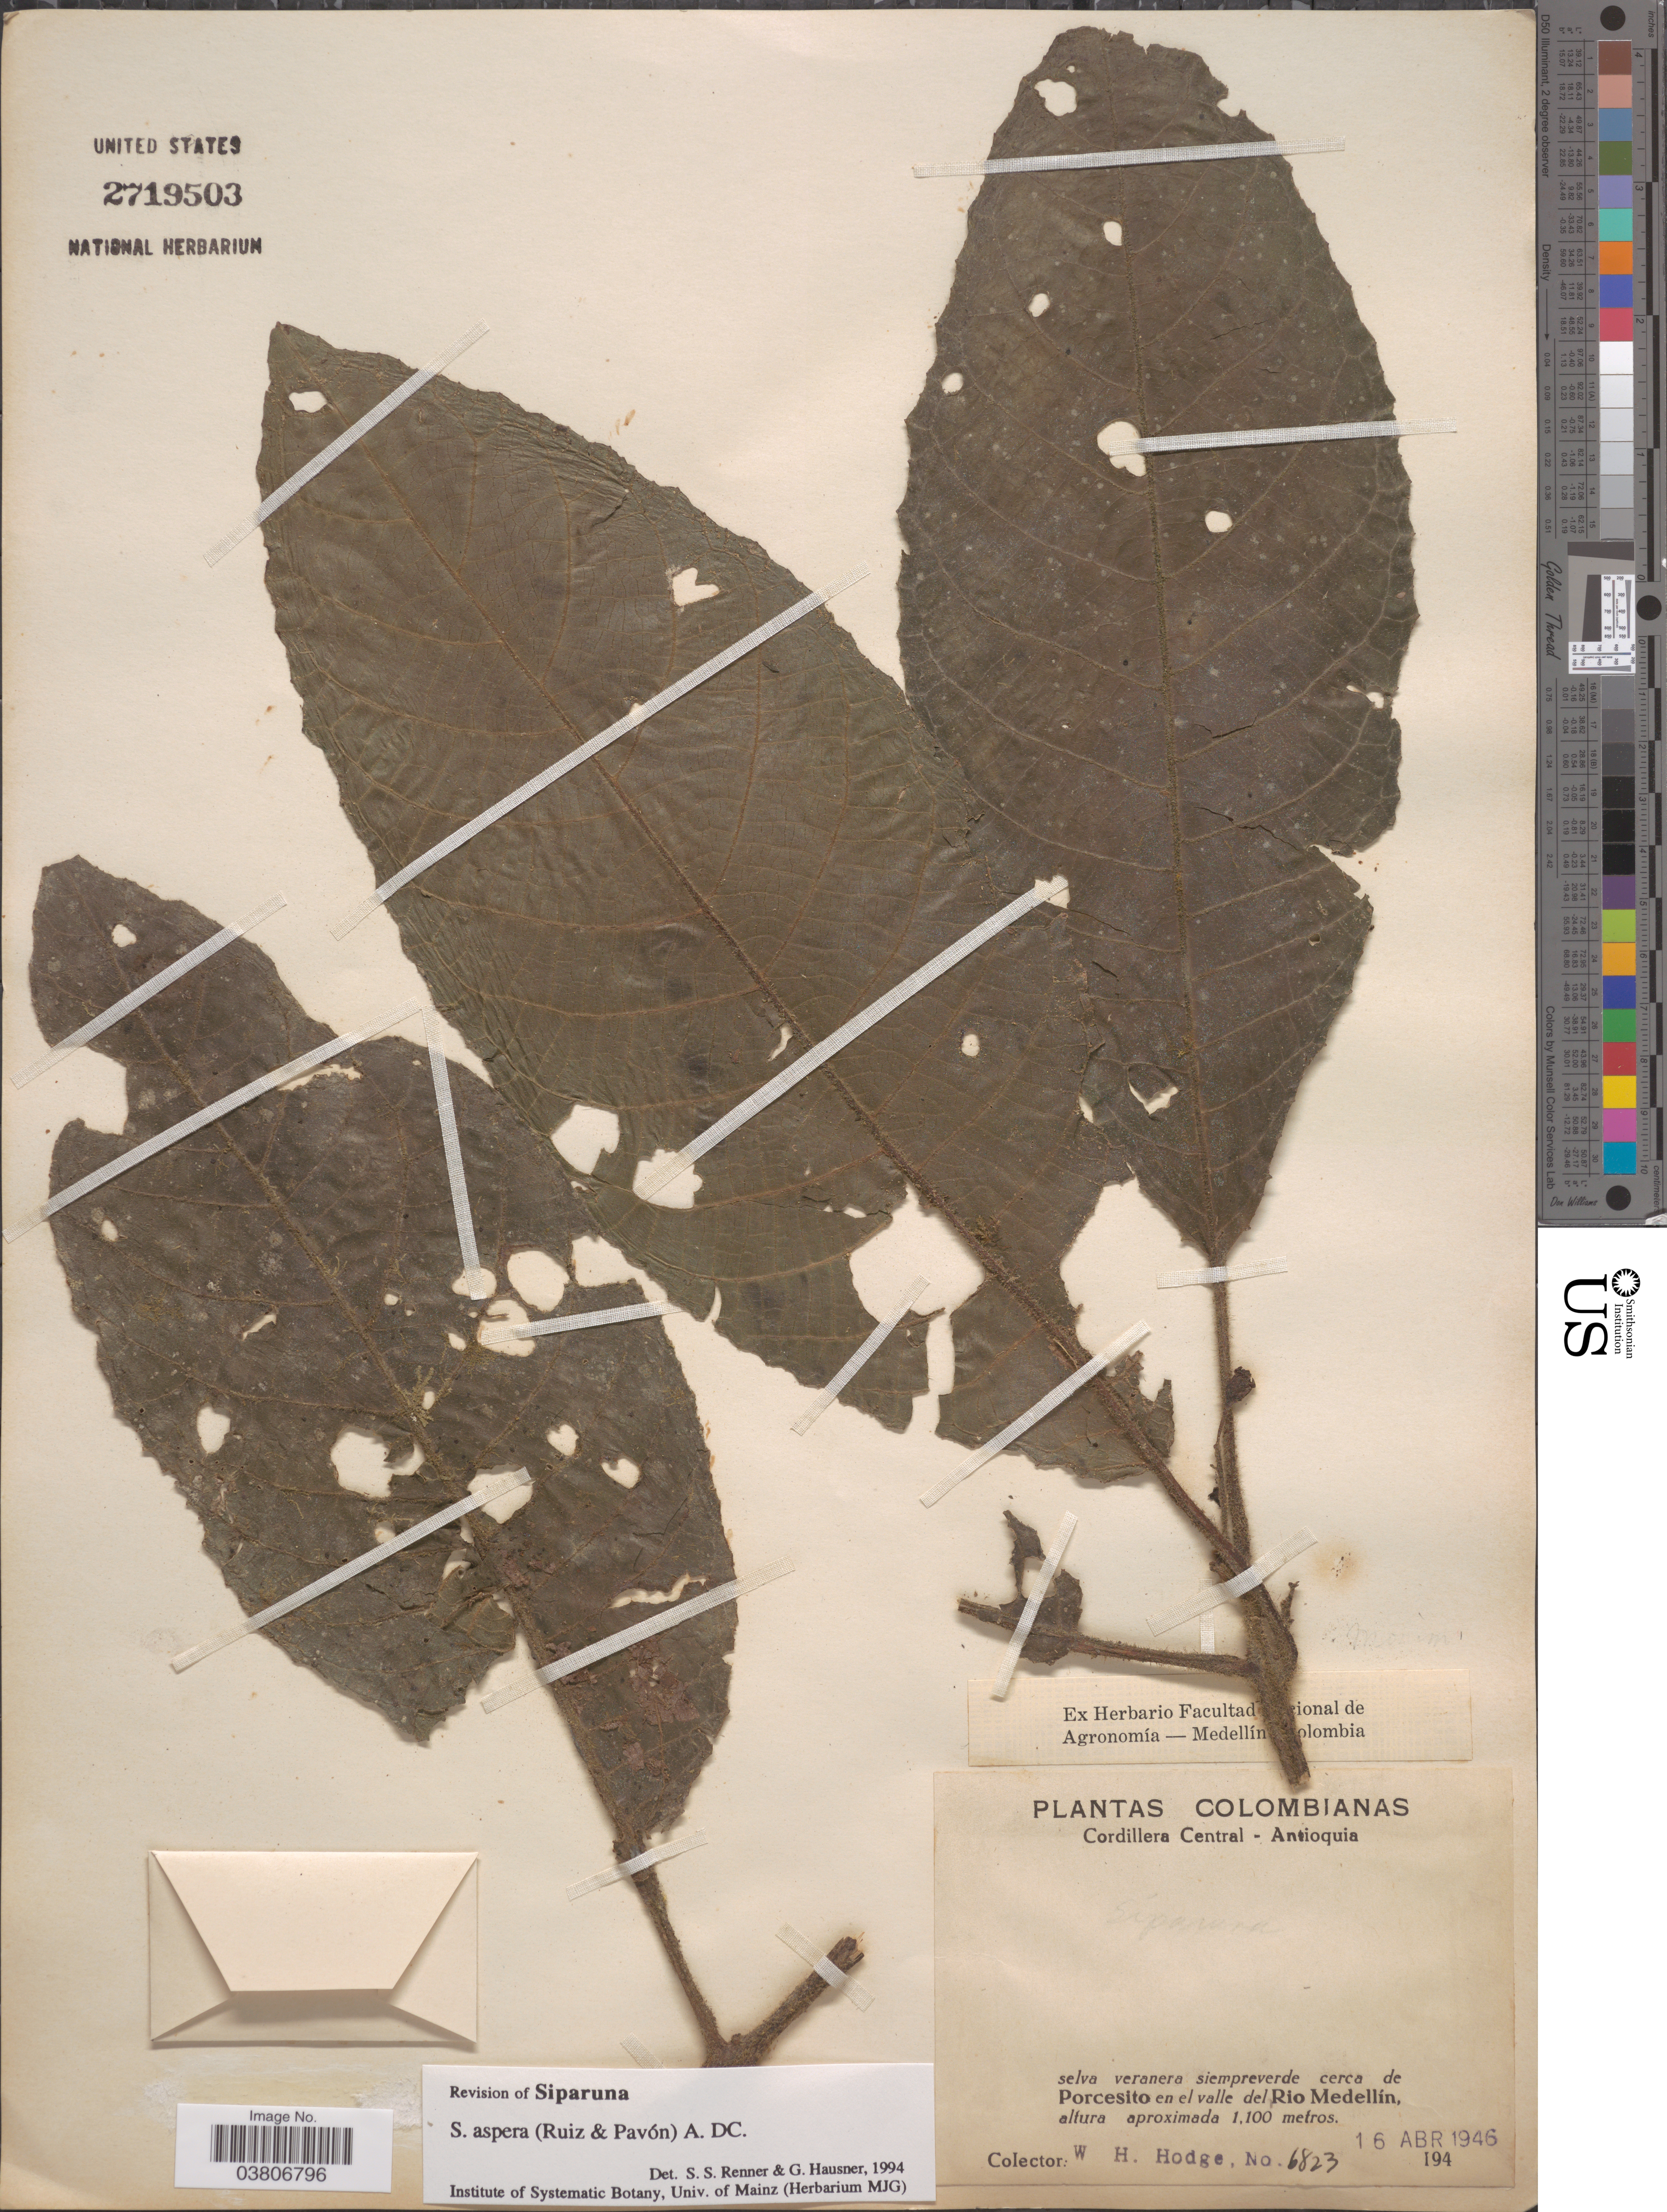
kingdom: Plantae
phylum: Tracheophyta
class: Magnoliopsida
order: Laurales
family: Siparunaceae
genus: Siparuna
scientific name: Siparuna aspera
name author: (Ruiz & Pav.) A. DC.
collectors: W. Hodge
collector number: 6823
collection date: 1946-04-16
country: Colombia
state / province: Antioquia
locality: Cordillera Central. Selva veranera siempreverde cerca de Porcesito en el valle del Rio Medellín.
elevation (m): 1100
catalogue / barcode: US 2719503